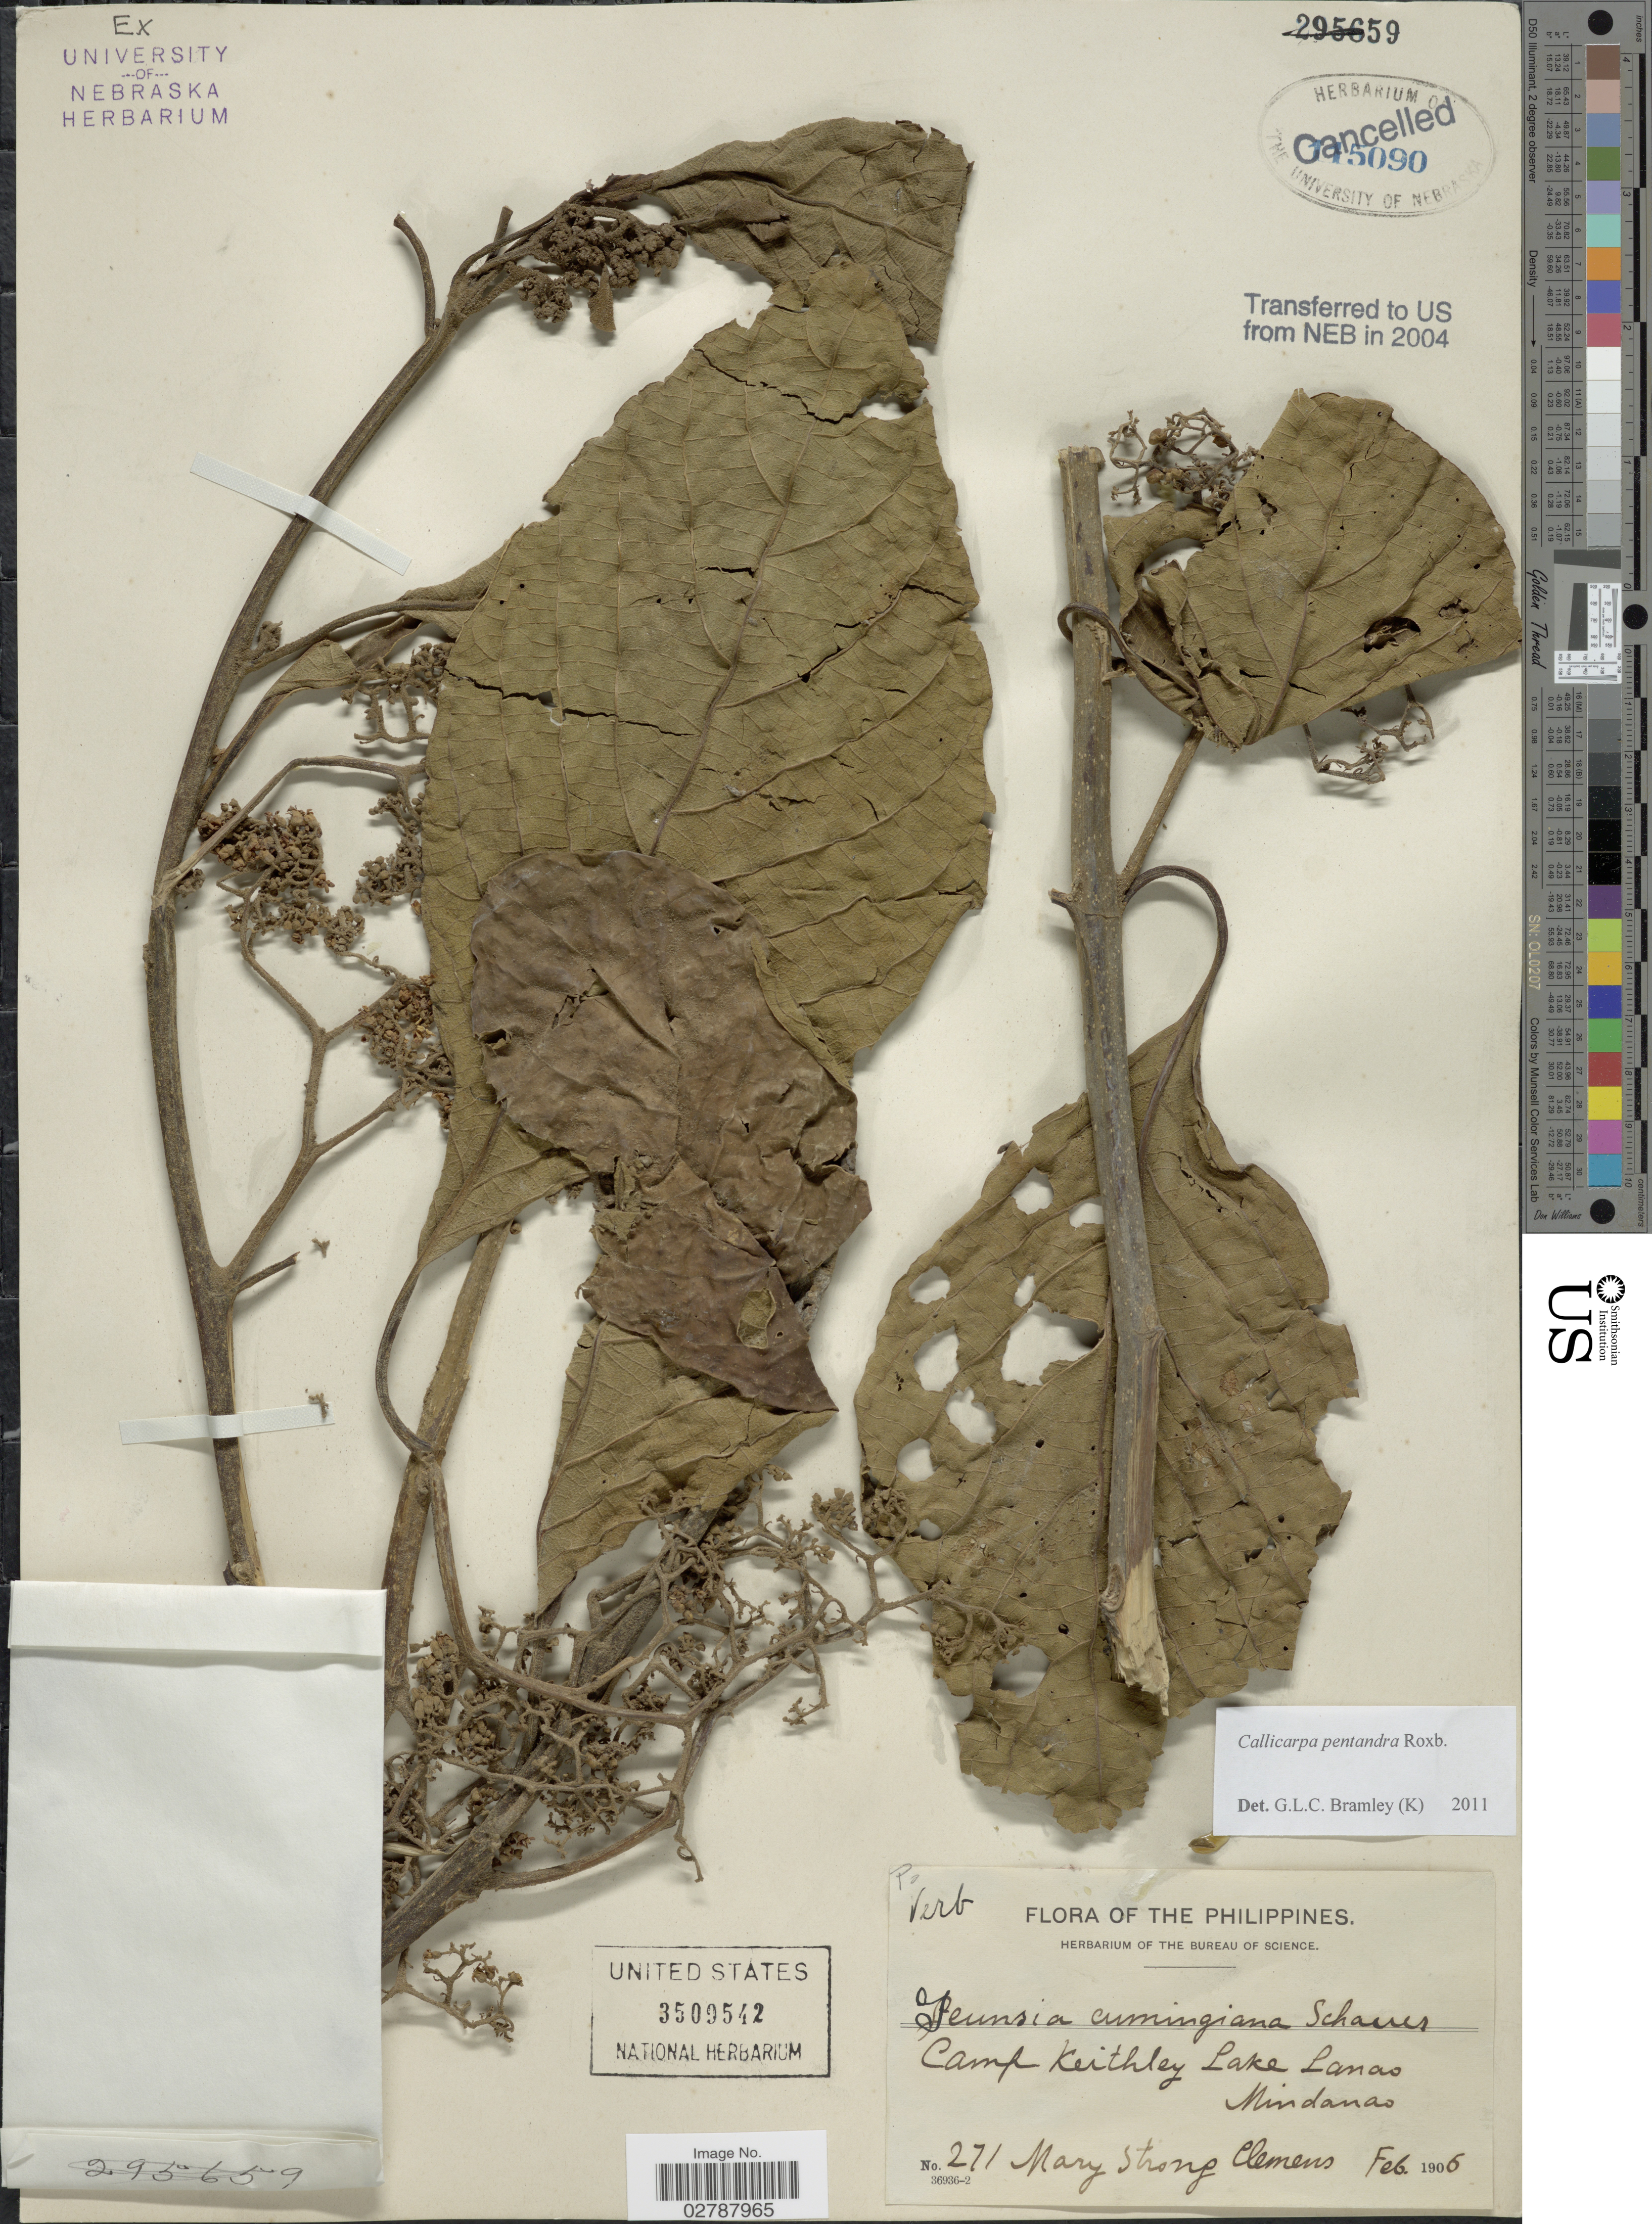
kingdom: Plantae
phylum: Tracheophyta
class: Magnoliopsida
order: Lamiales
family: Lamiaceae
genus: Callicarpa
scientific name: Callicarpa pentandra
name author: Roxb.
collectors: M. S. Clemens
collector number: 271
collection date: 1906-02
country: Philippines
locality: Camp Keithley Lake Lanao, Mindanao.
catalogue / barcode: US 3509542